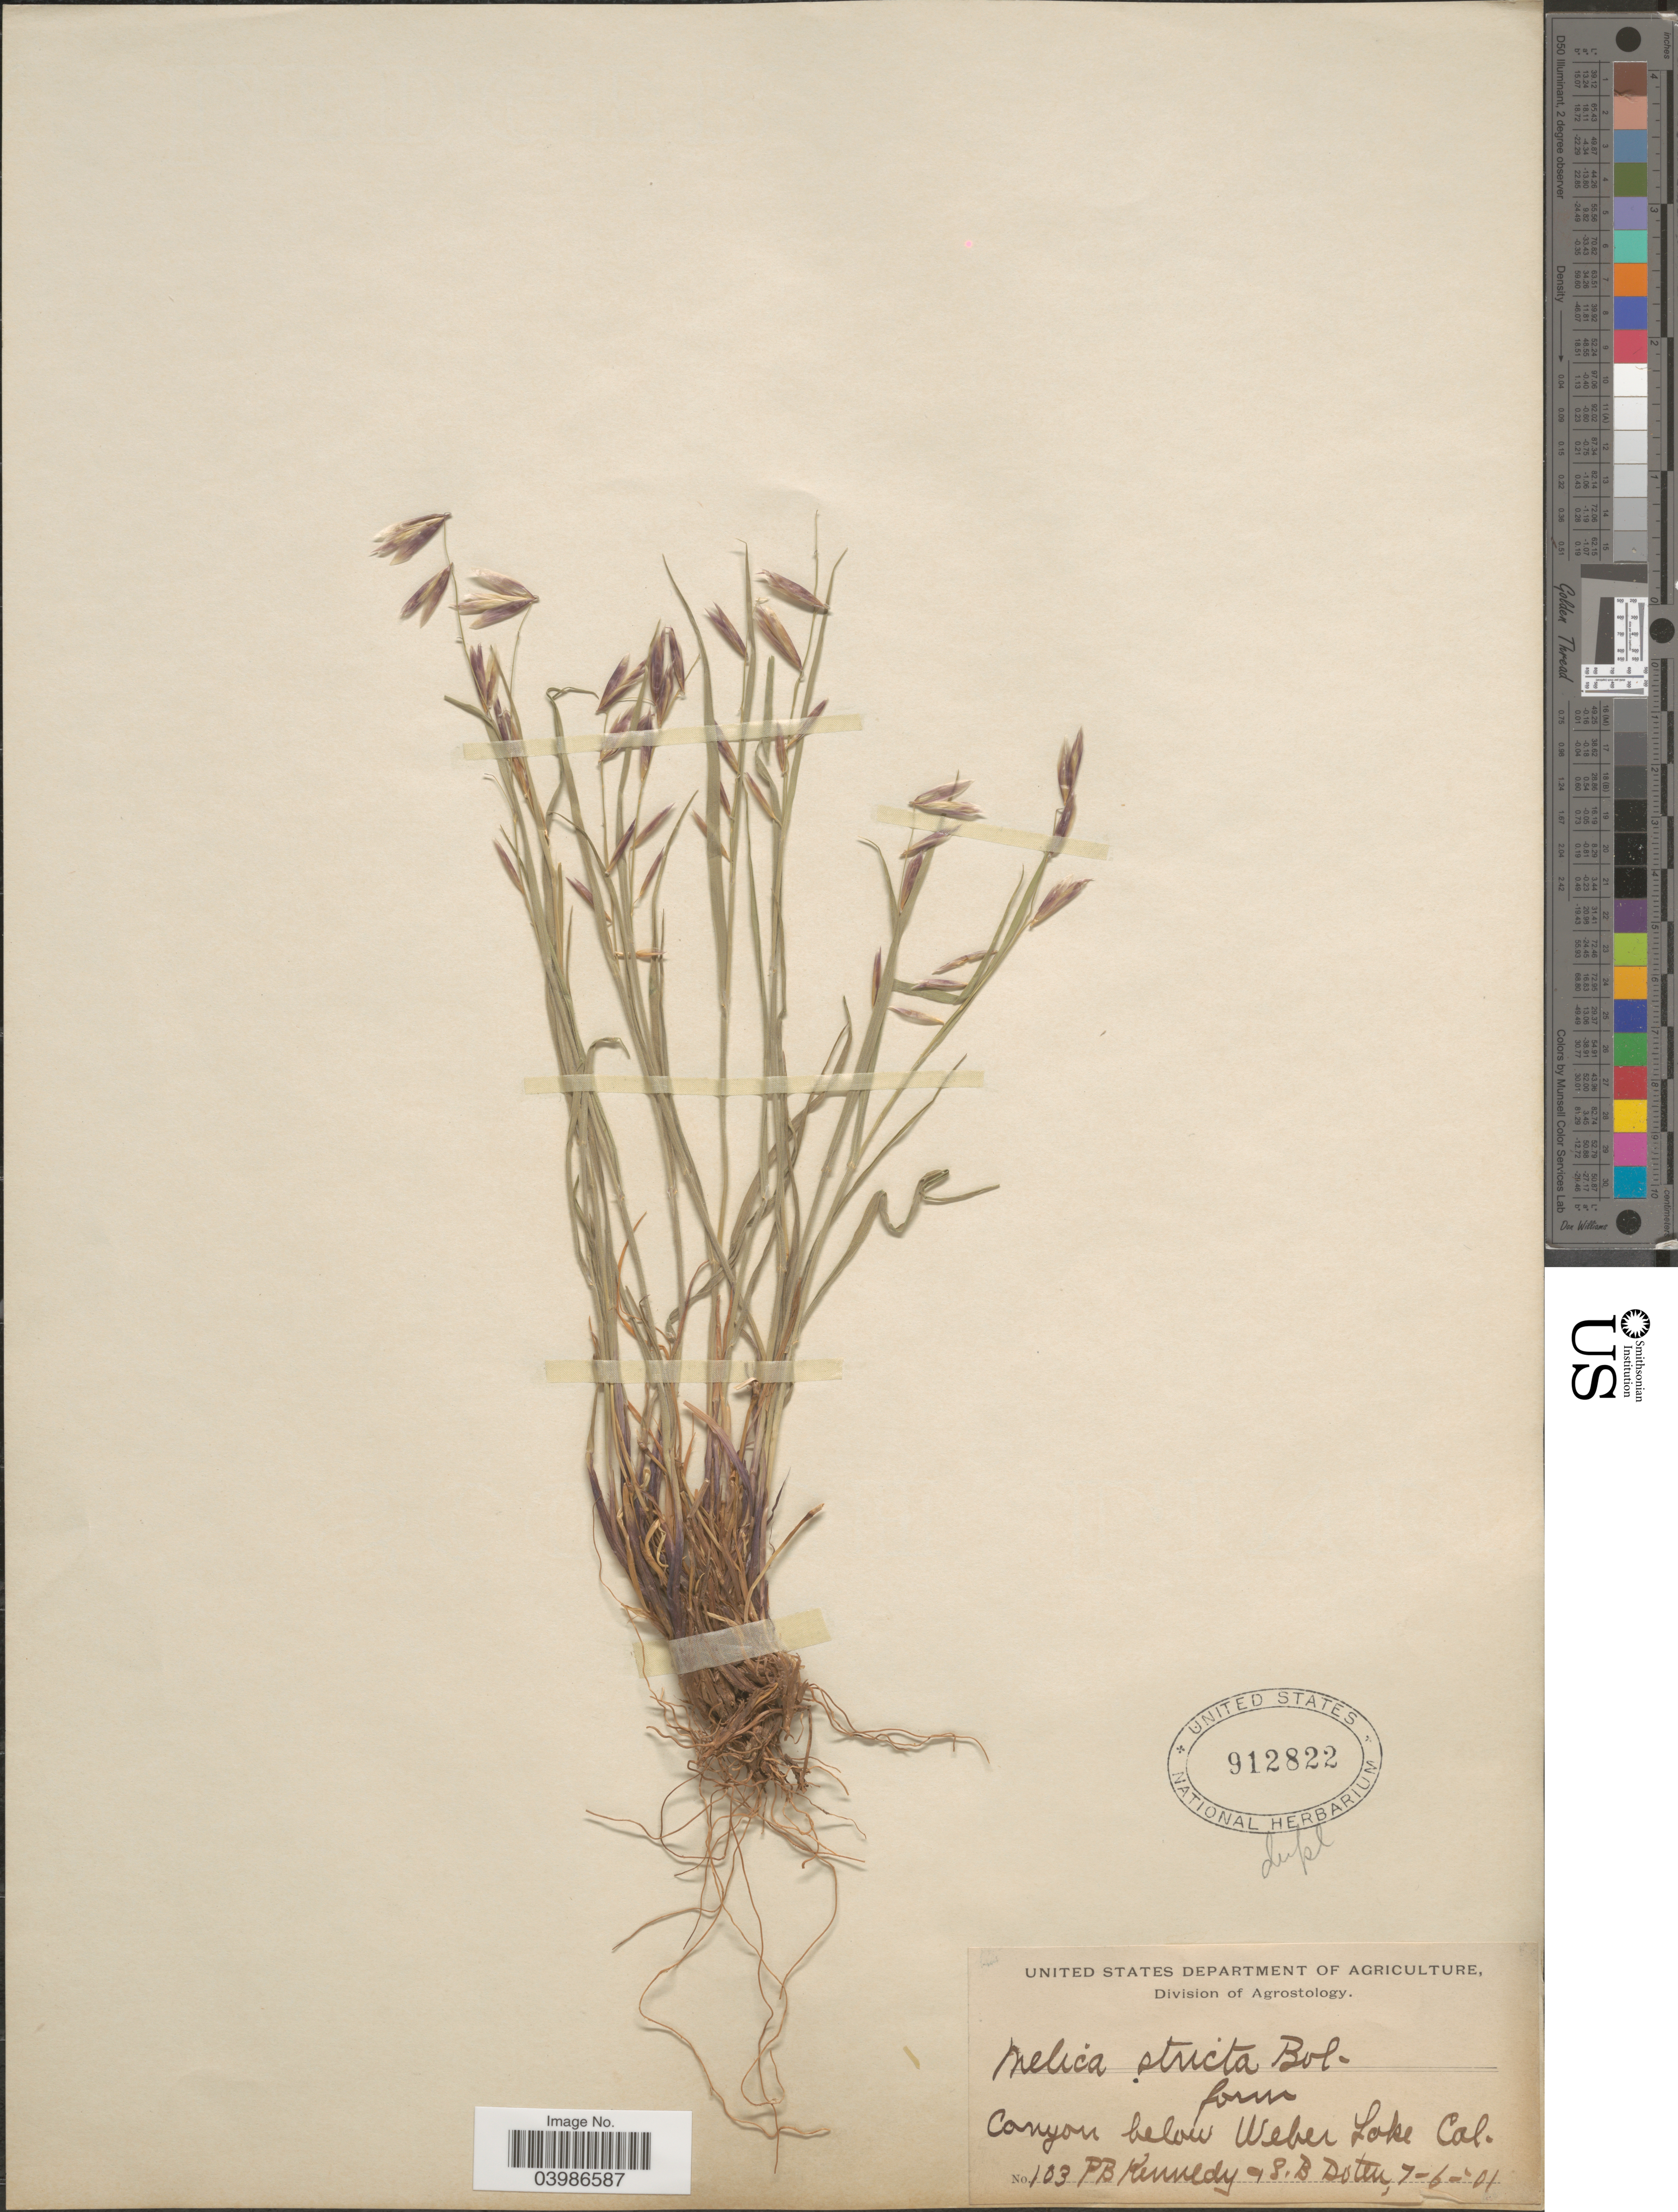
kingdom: Plantae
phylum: Tracheophyta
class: Liliopsida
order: Poales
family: Poaceae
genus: Melica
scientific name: Melica stricta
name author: Bol.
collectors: P. B. Kennedy & S. Doten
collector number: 103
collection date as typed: Transcribed d/m/y: 6/7/1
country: United States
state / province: California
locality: Canyon below Weber Lake.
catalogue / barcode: US 912822